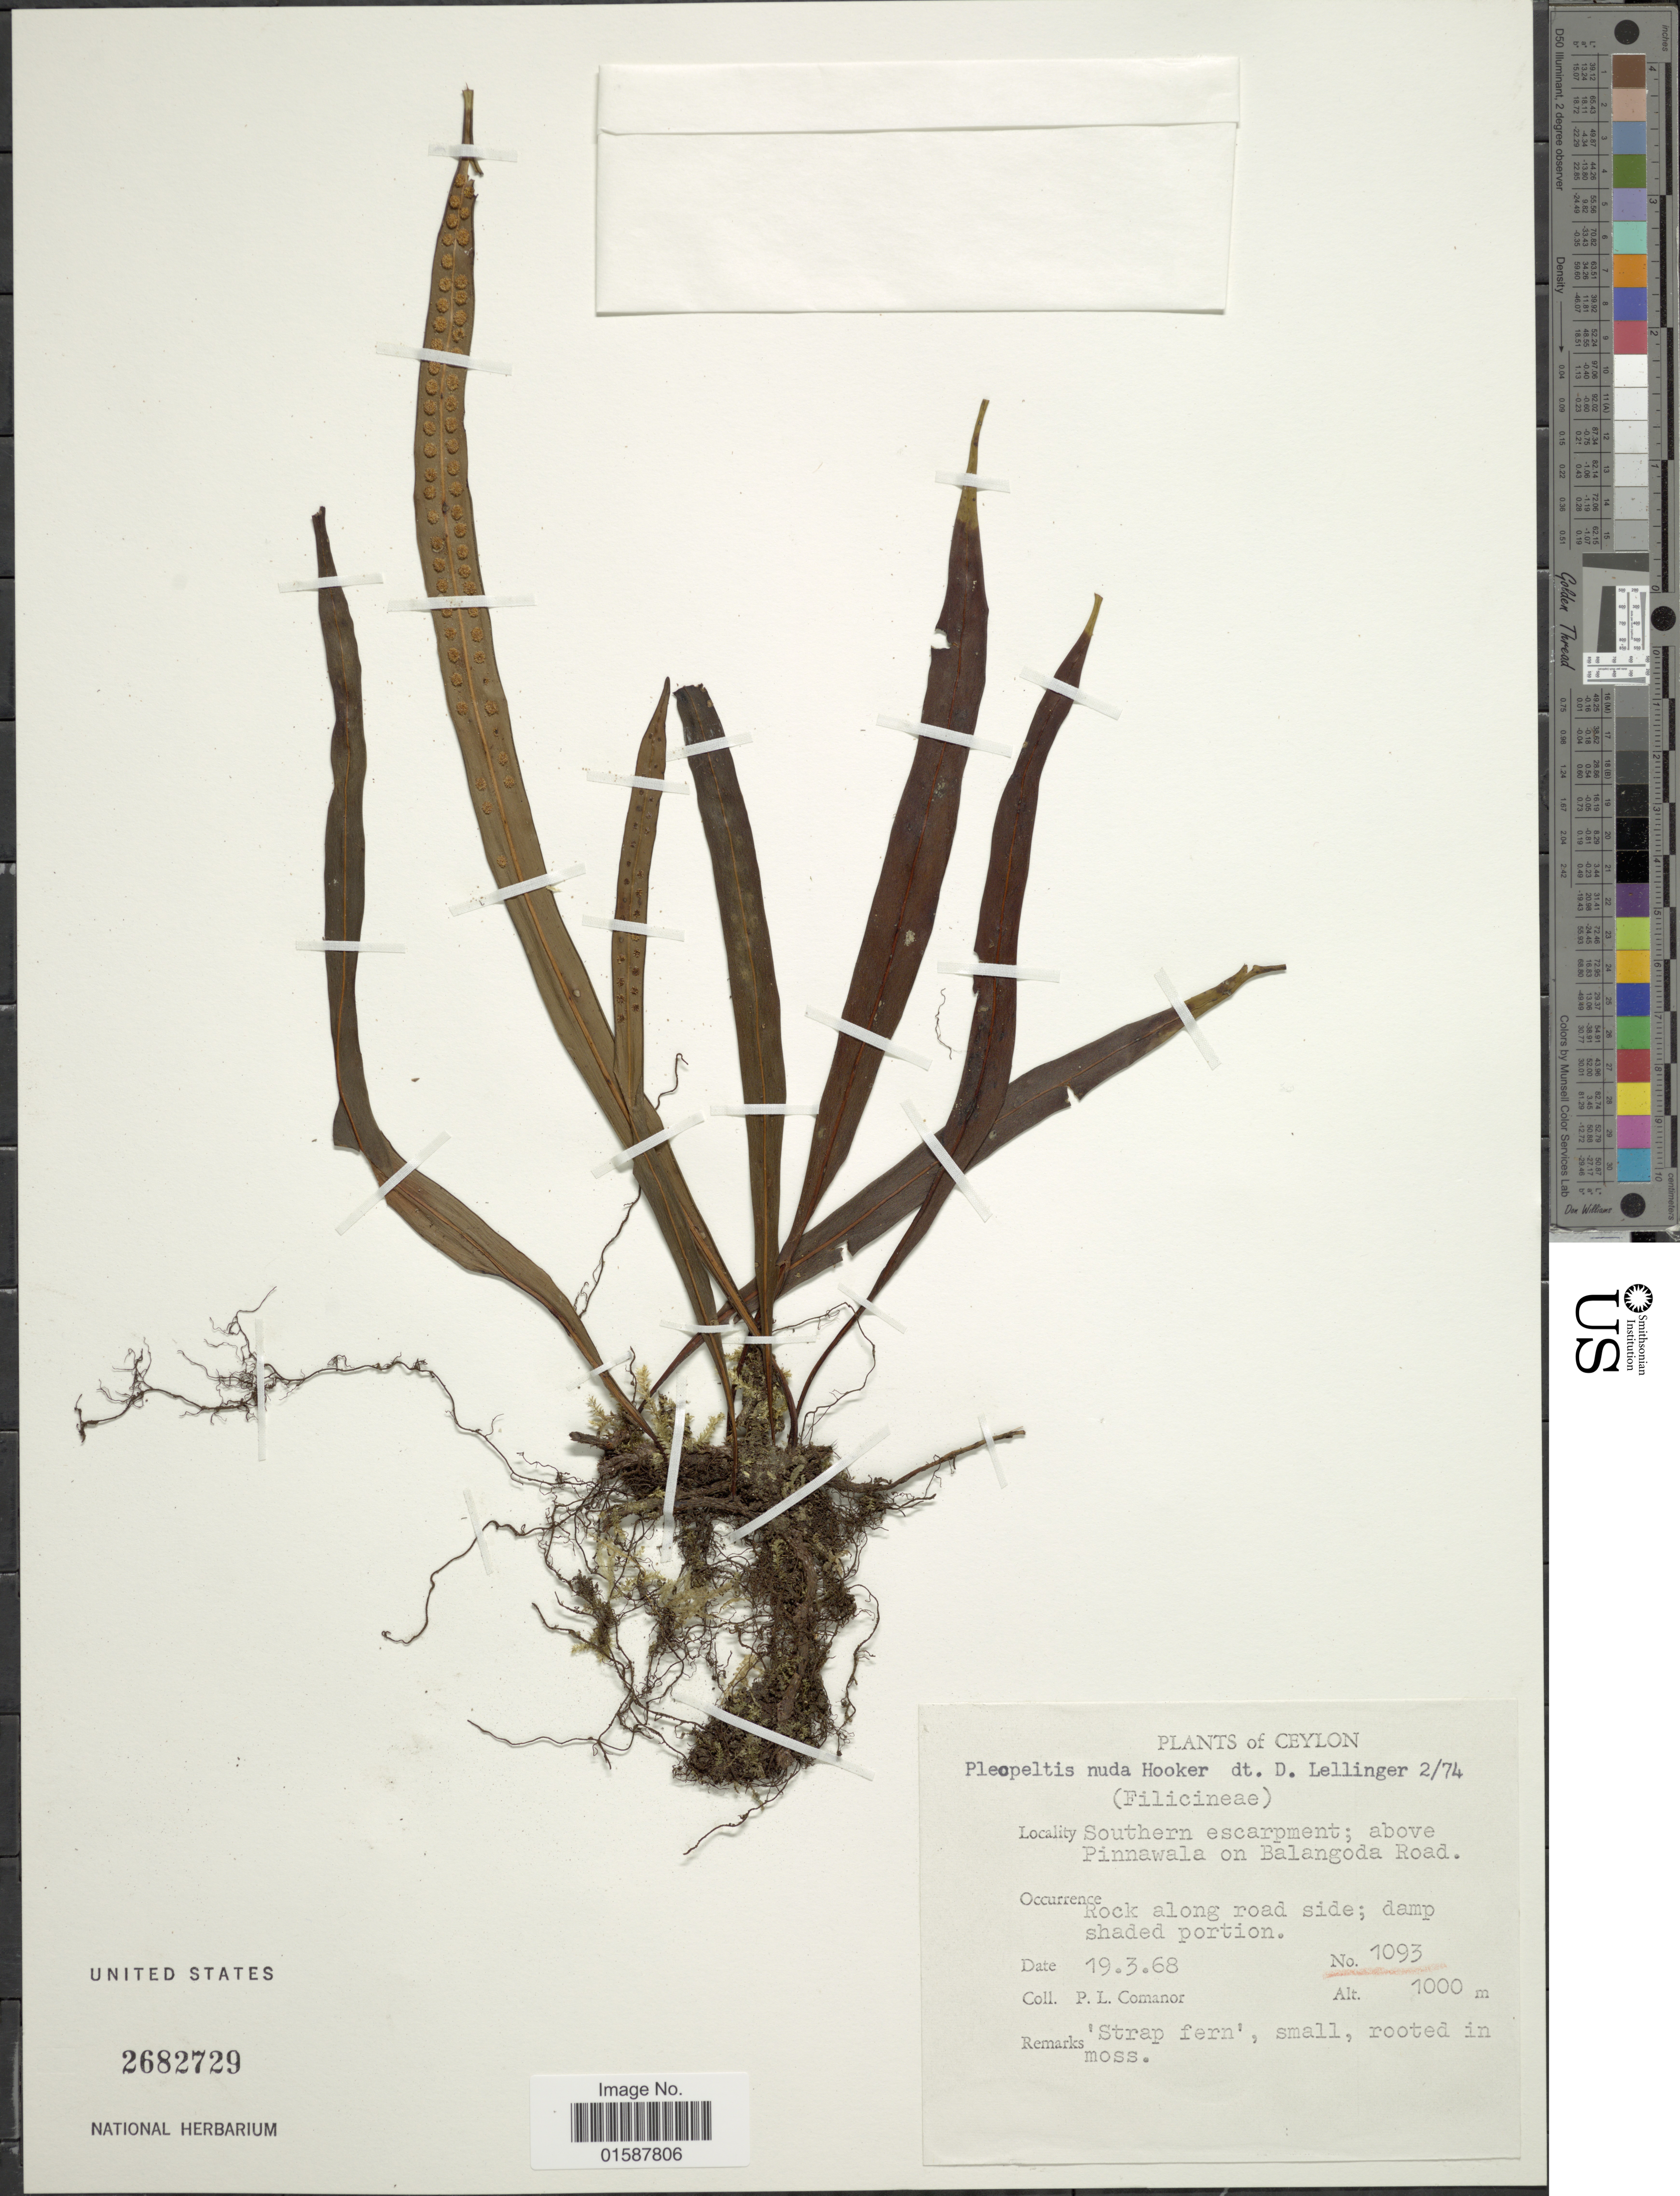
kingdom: Plantae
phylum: Tracheophyta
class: Polypodiopsida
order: Polypodiales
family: Polypodiaceae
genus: Lepisorus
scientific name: Lepisorus nuduisculum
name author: (Kunze)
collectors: P. Comanor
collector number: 1093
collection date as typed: Transcribed d/m/y: 19/3/68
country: Sri Lanka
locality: Ceylon, Southern escarpment; above Pinnawala on Balangoda Road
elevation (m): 1000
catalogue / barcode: US 2682729